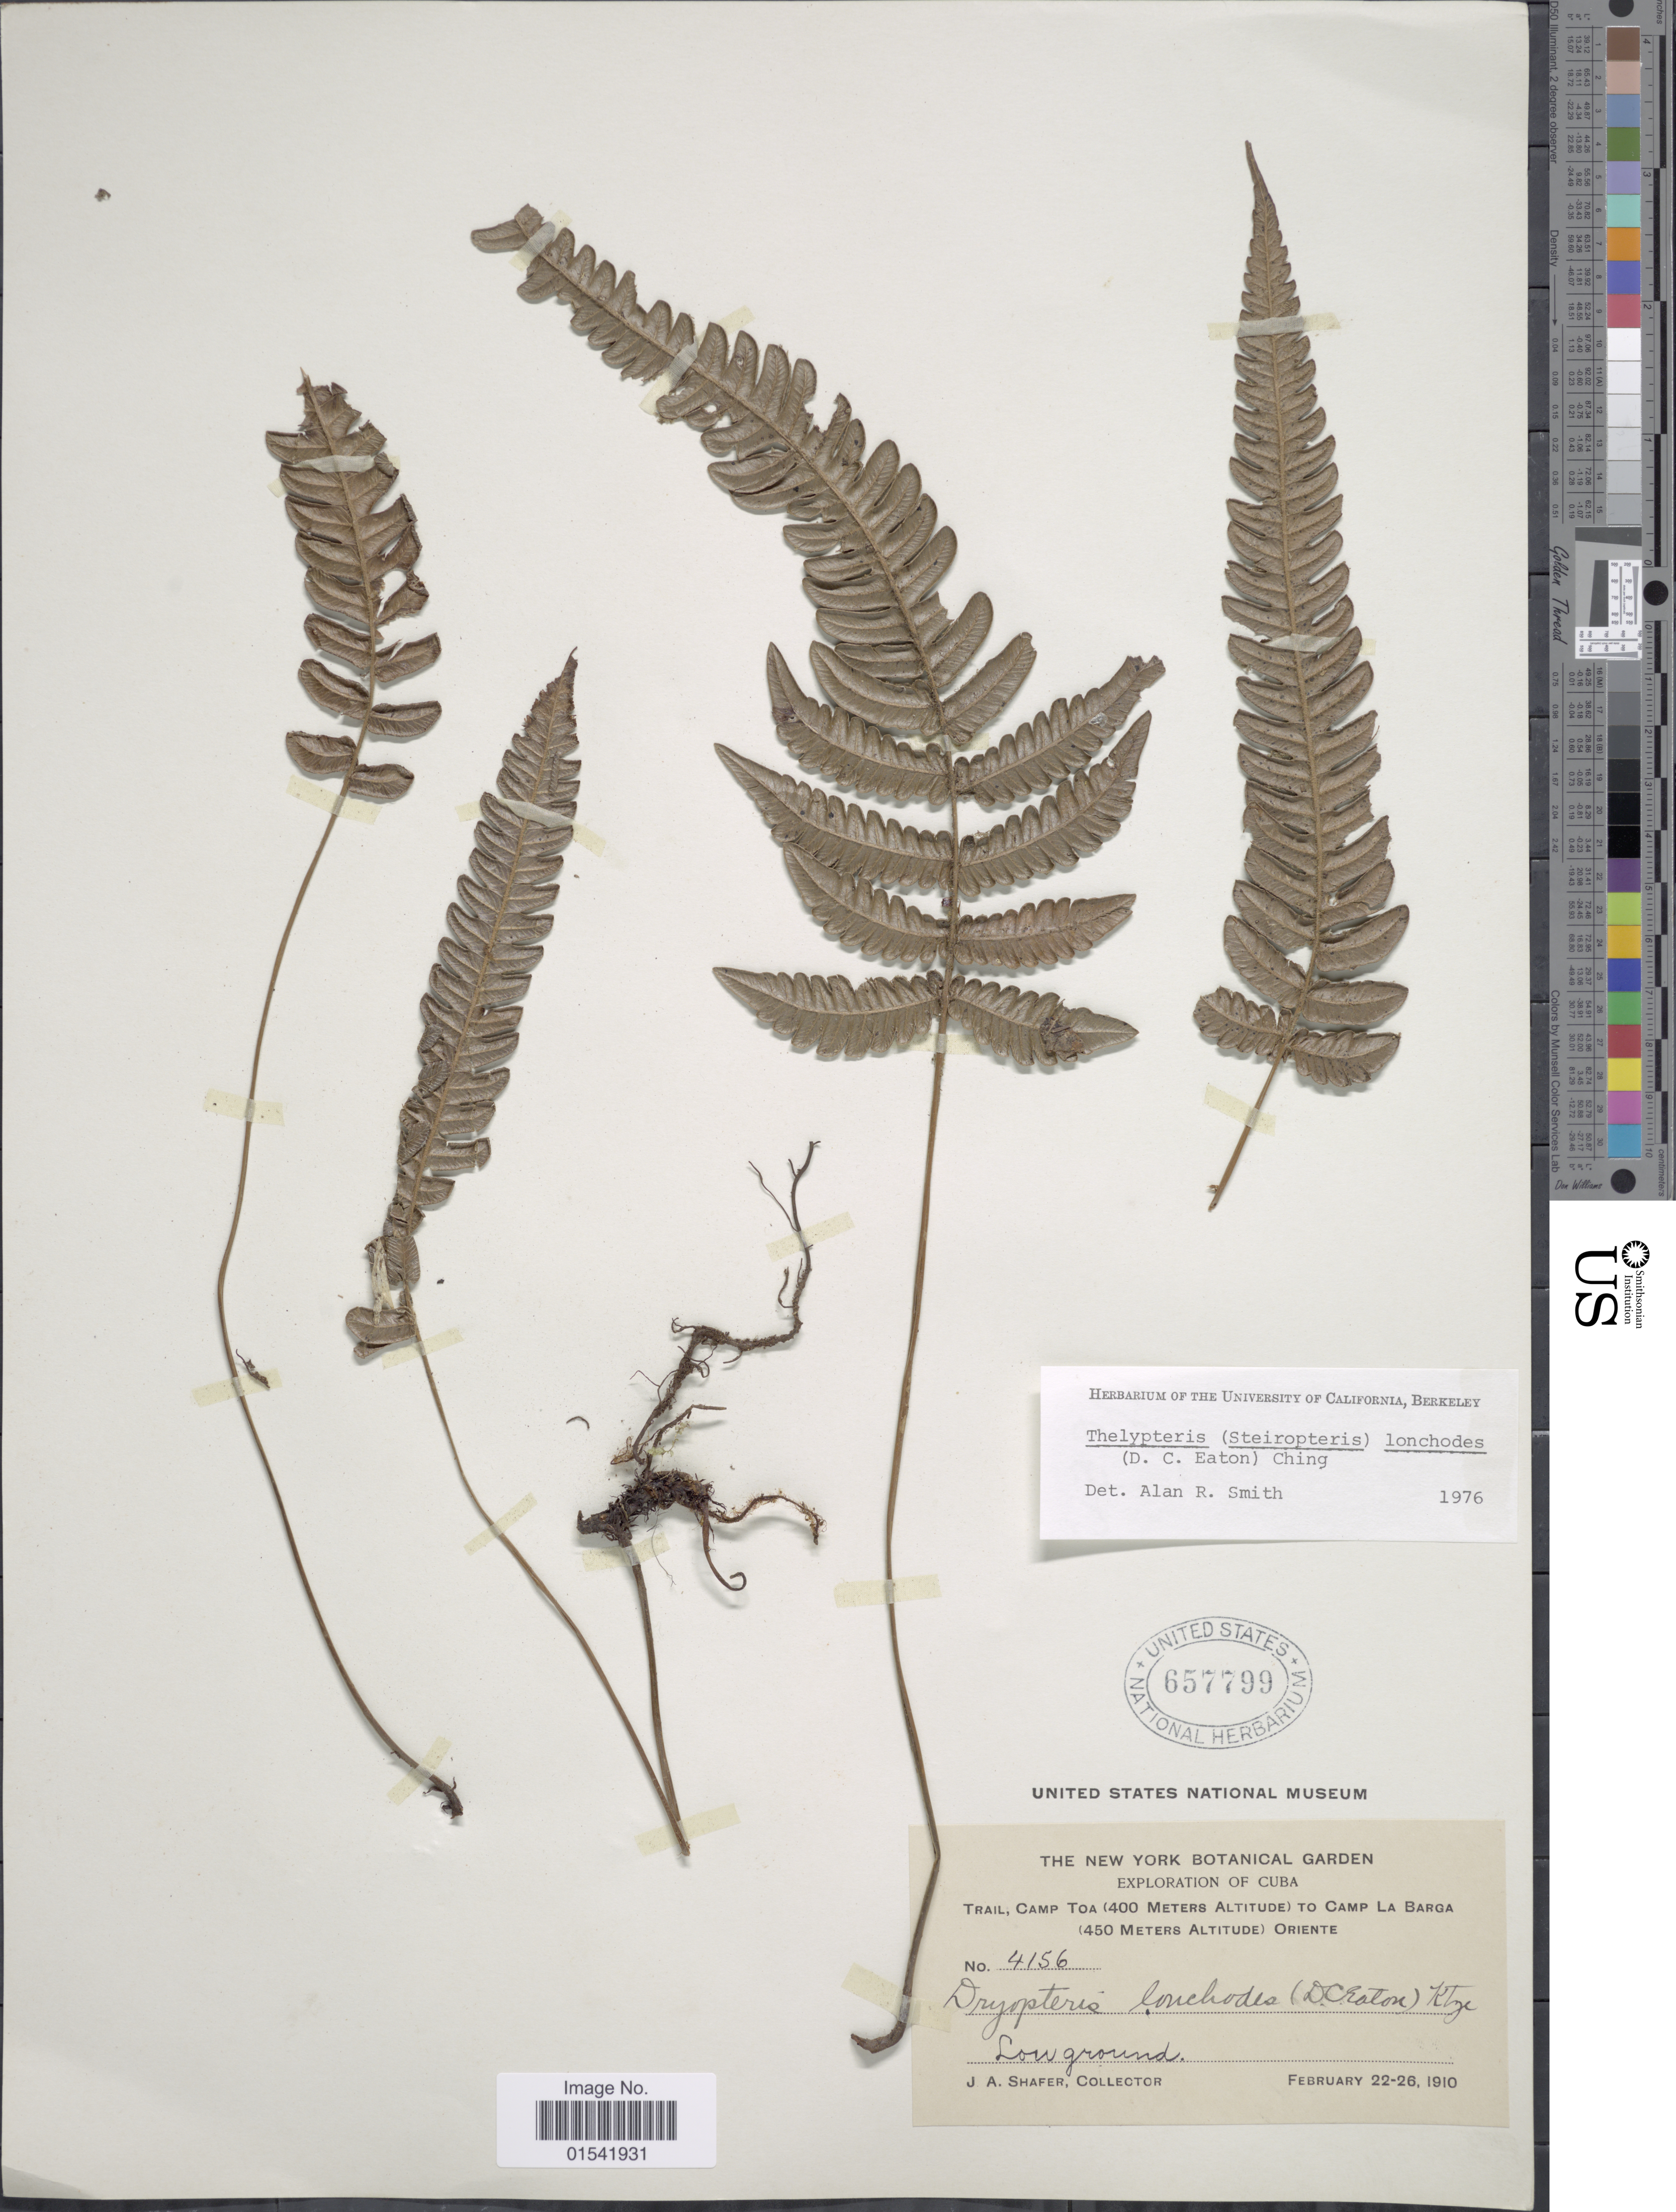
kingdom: Plantae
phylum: Tracheophyta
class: Polypodiopsida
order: Polypodiales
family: Thelypteridaceae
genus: Steiropteris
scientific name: Steiropteris lonchodes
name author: (D.C. Eaton) Pic. Serm.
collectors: J. A. Shafer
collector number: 4156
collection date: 1910-02-22/1910-02-26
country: Cuba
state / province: Oriente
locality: Trail, Camp Toa to Camp La Barga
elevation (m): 400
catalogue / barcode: US 657799